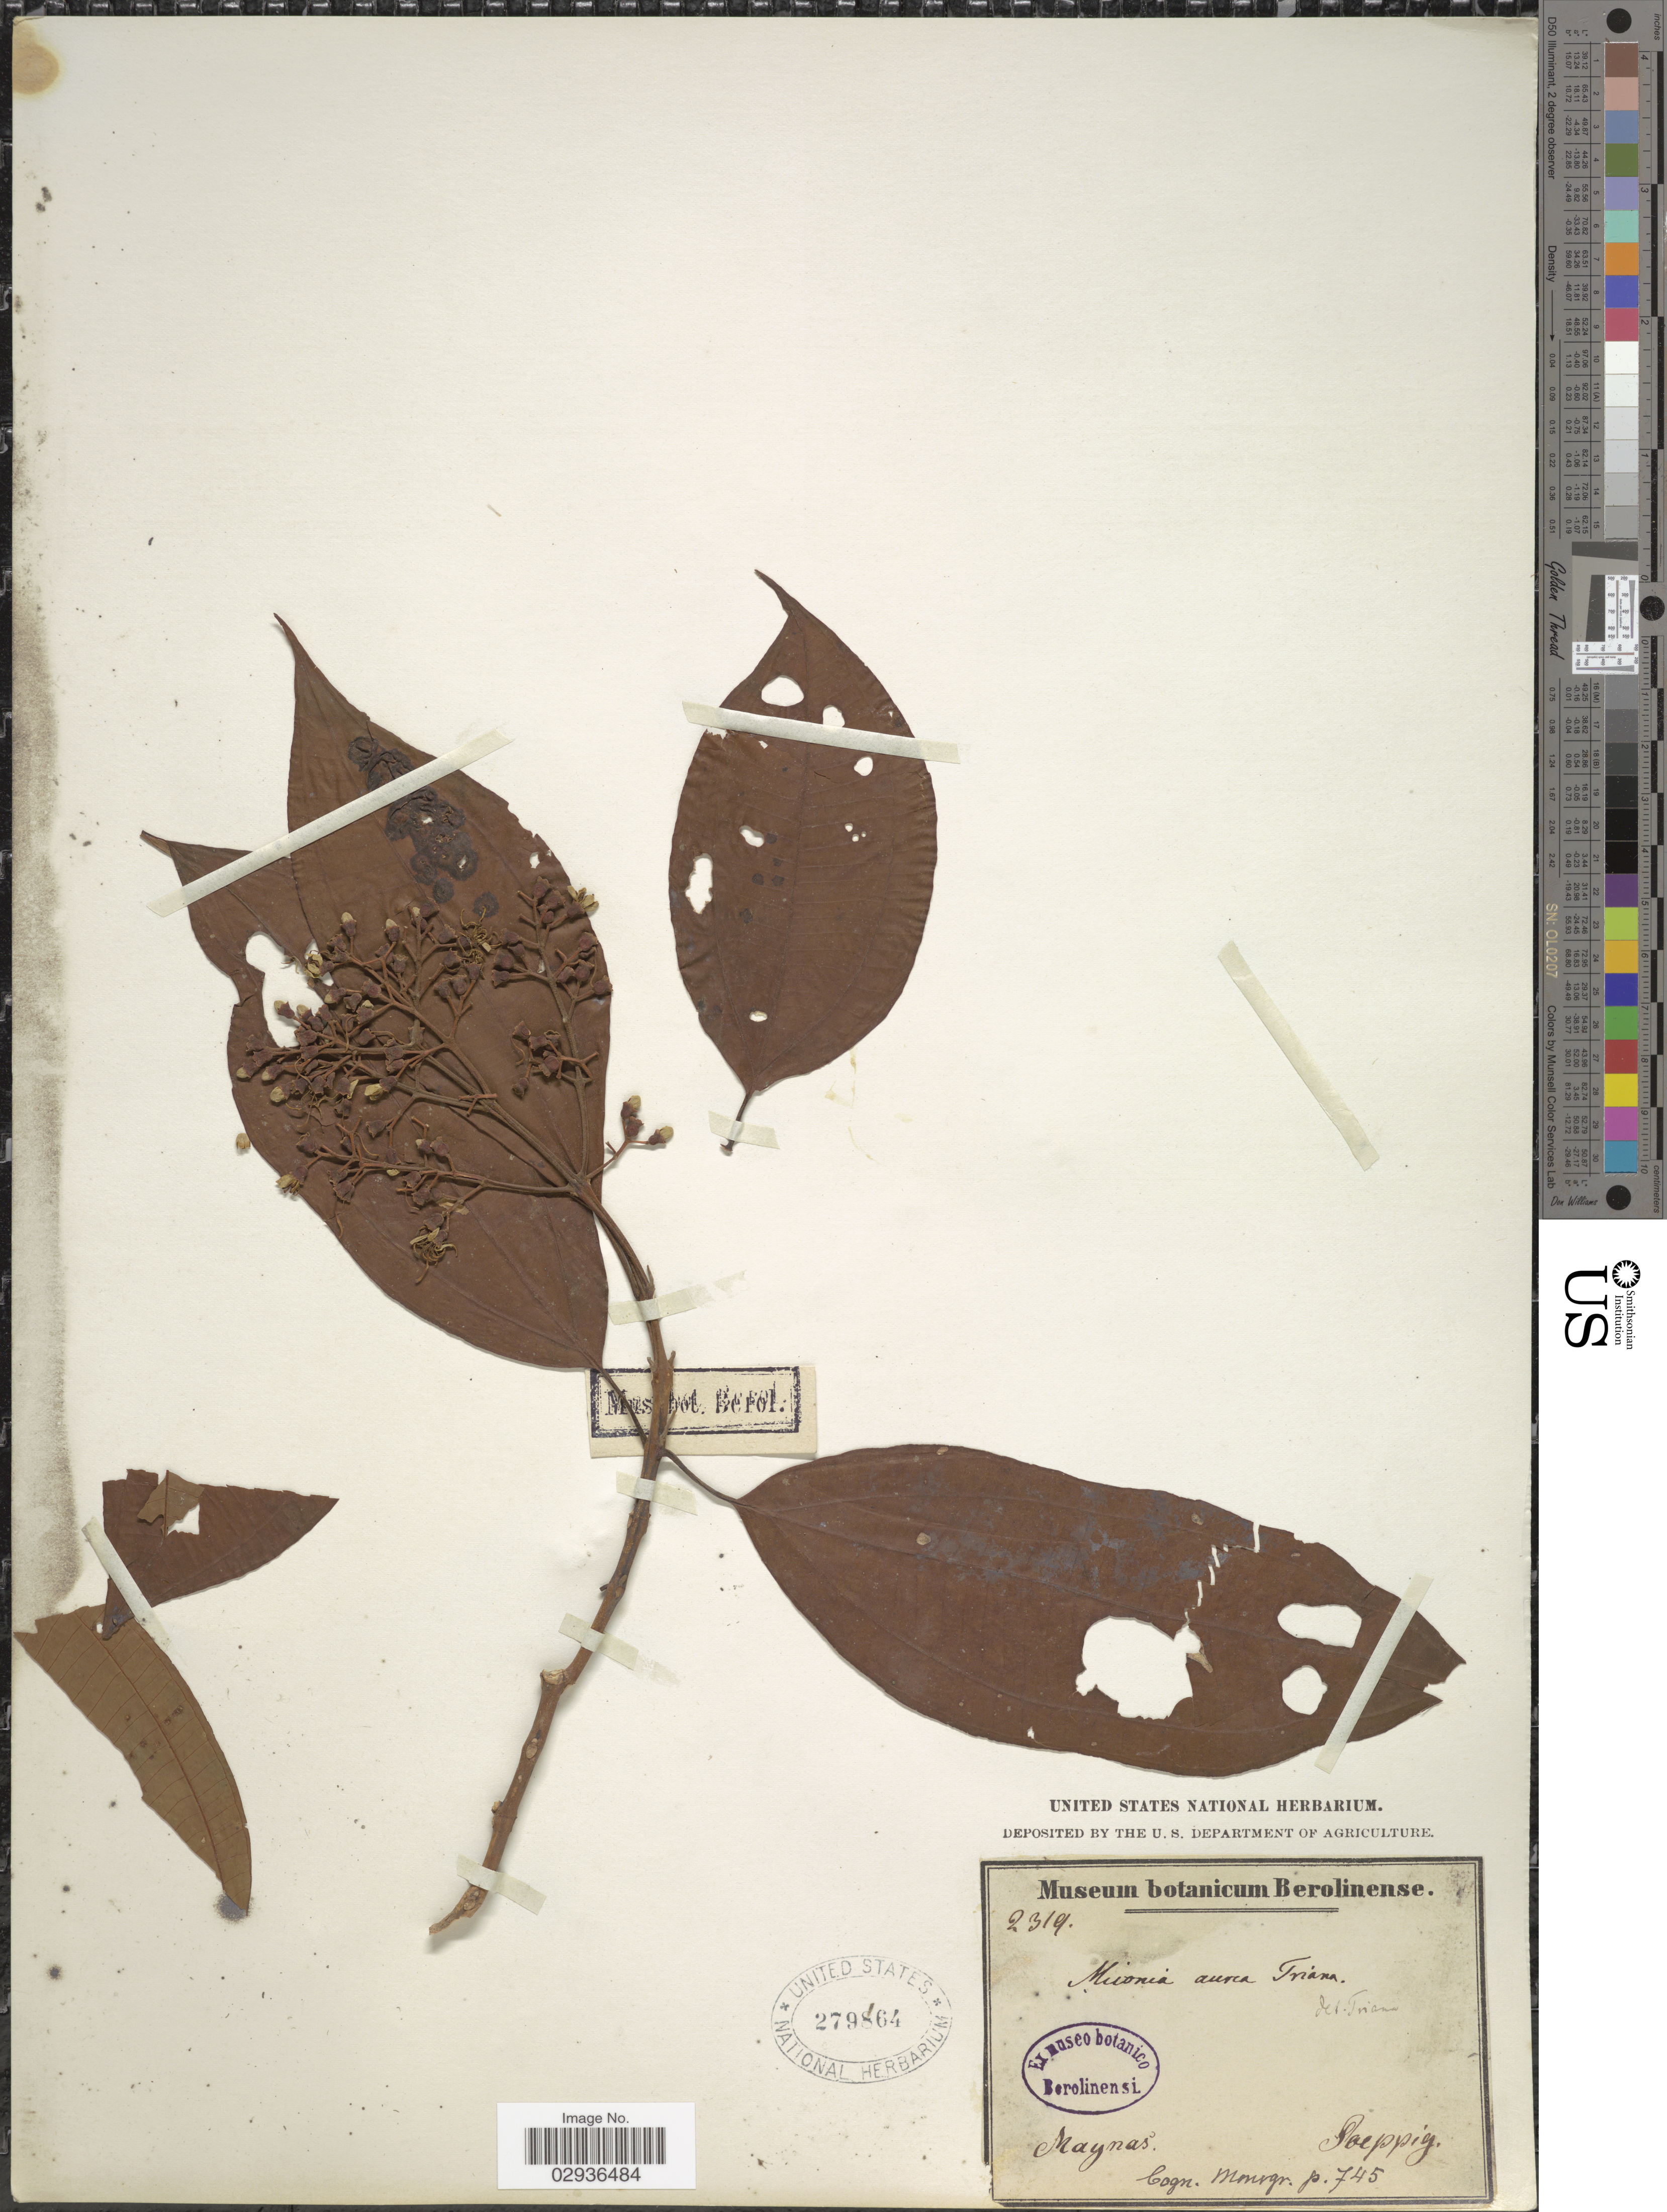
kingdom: Plantae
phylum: Tracheophyta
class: Magnoliopsida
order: Myrtales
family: Melastomataceae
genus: Miconia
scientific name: Miconia aurea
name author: (D. Don) Naudin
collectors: Poeppig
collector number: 2319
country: Peru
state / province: Loreto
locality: Maynas.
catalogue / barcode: US 279864